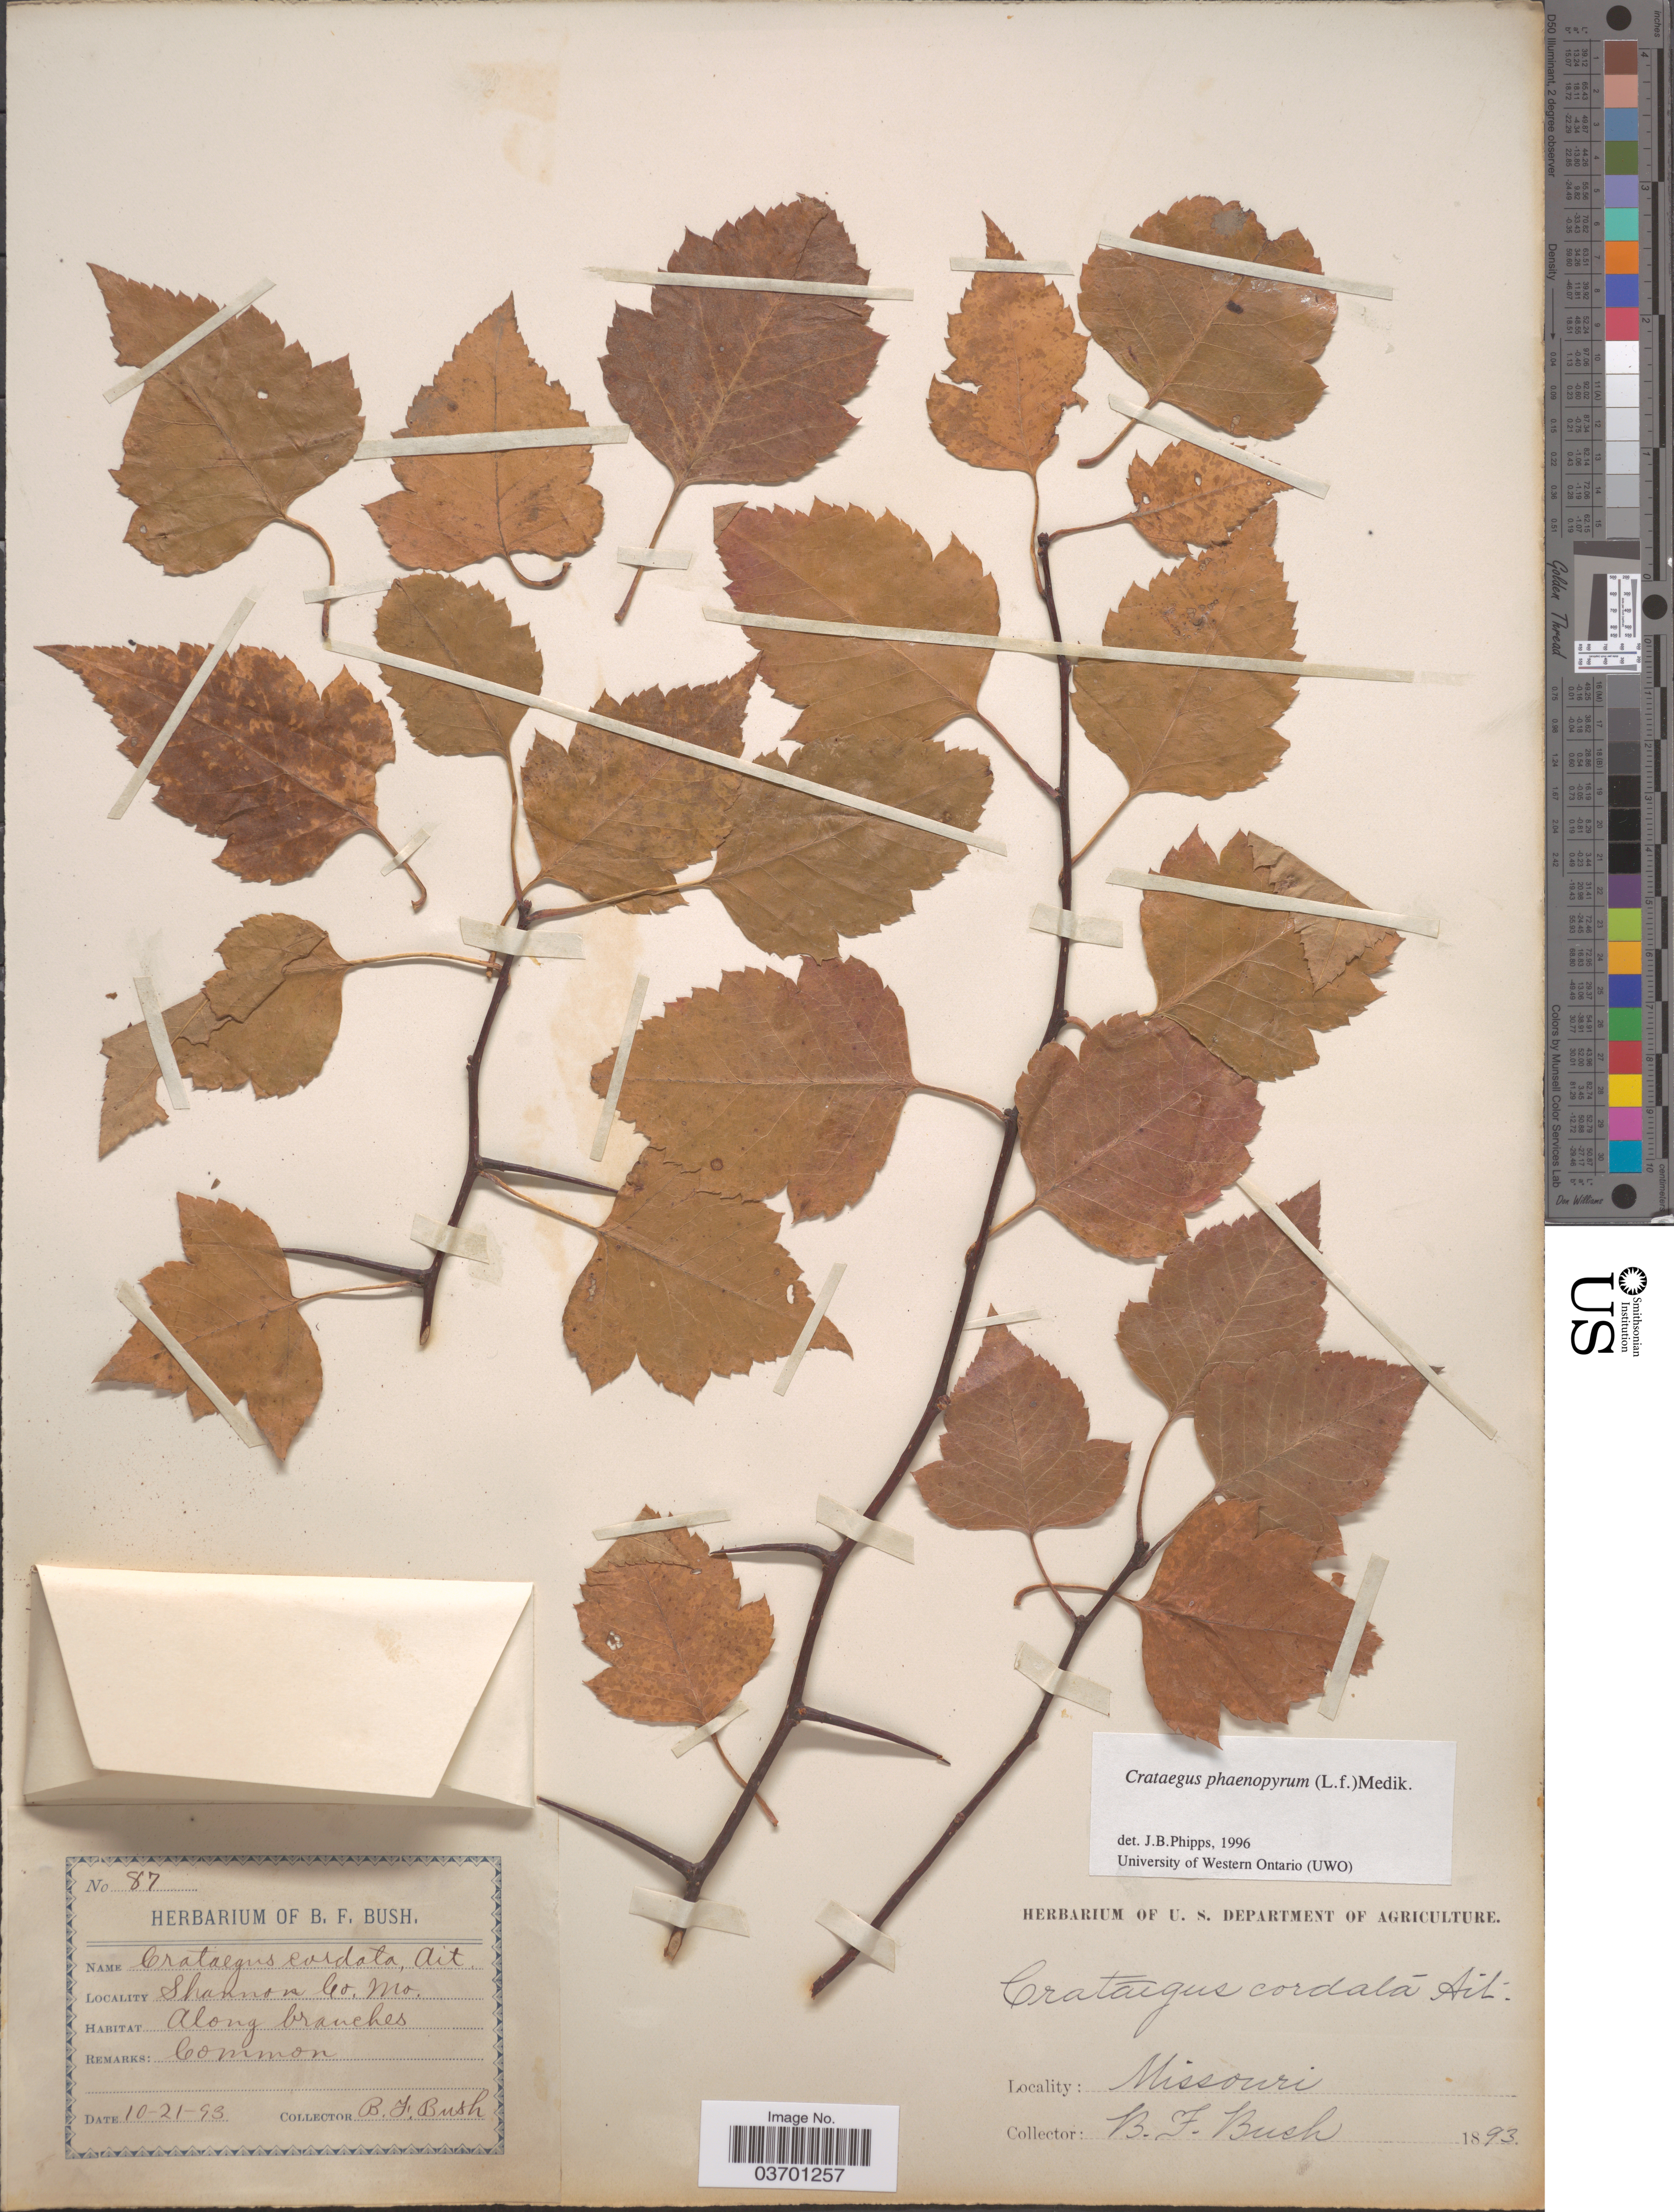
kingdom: Plantae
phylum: Tracheophyta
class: Magnoliopsida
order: Rosales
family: Rosaceae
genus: Crataegus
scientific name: Crataegus phaenopyrum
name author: (L. f.) Medik.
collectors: B. F. Bush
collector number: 87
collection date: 1893-10-21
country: United States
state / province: Missouri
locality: Shannon Co.